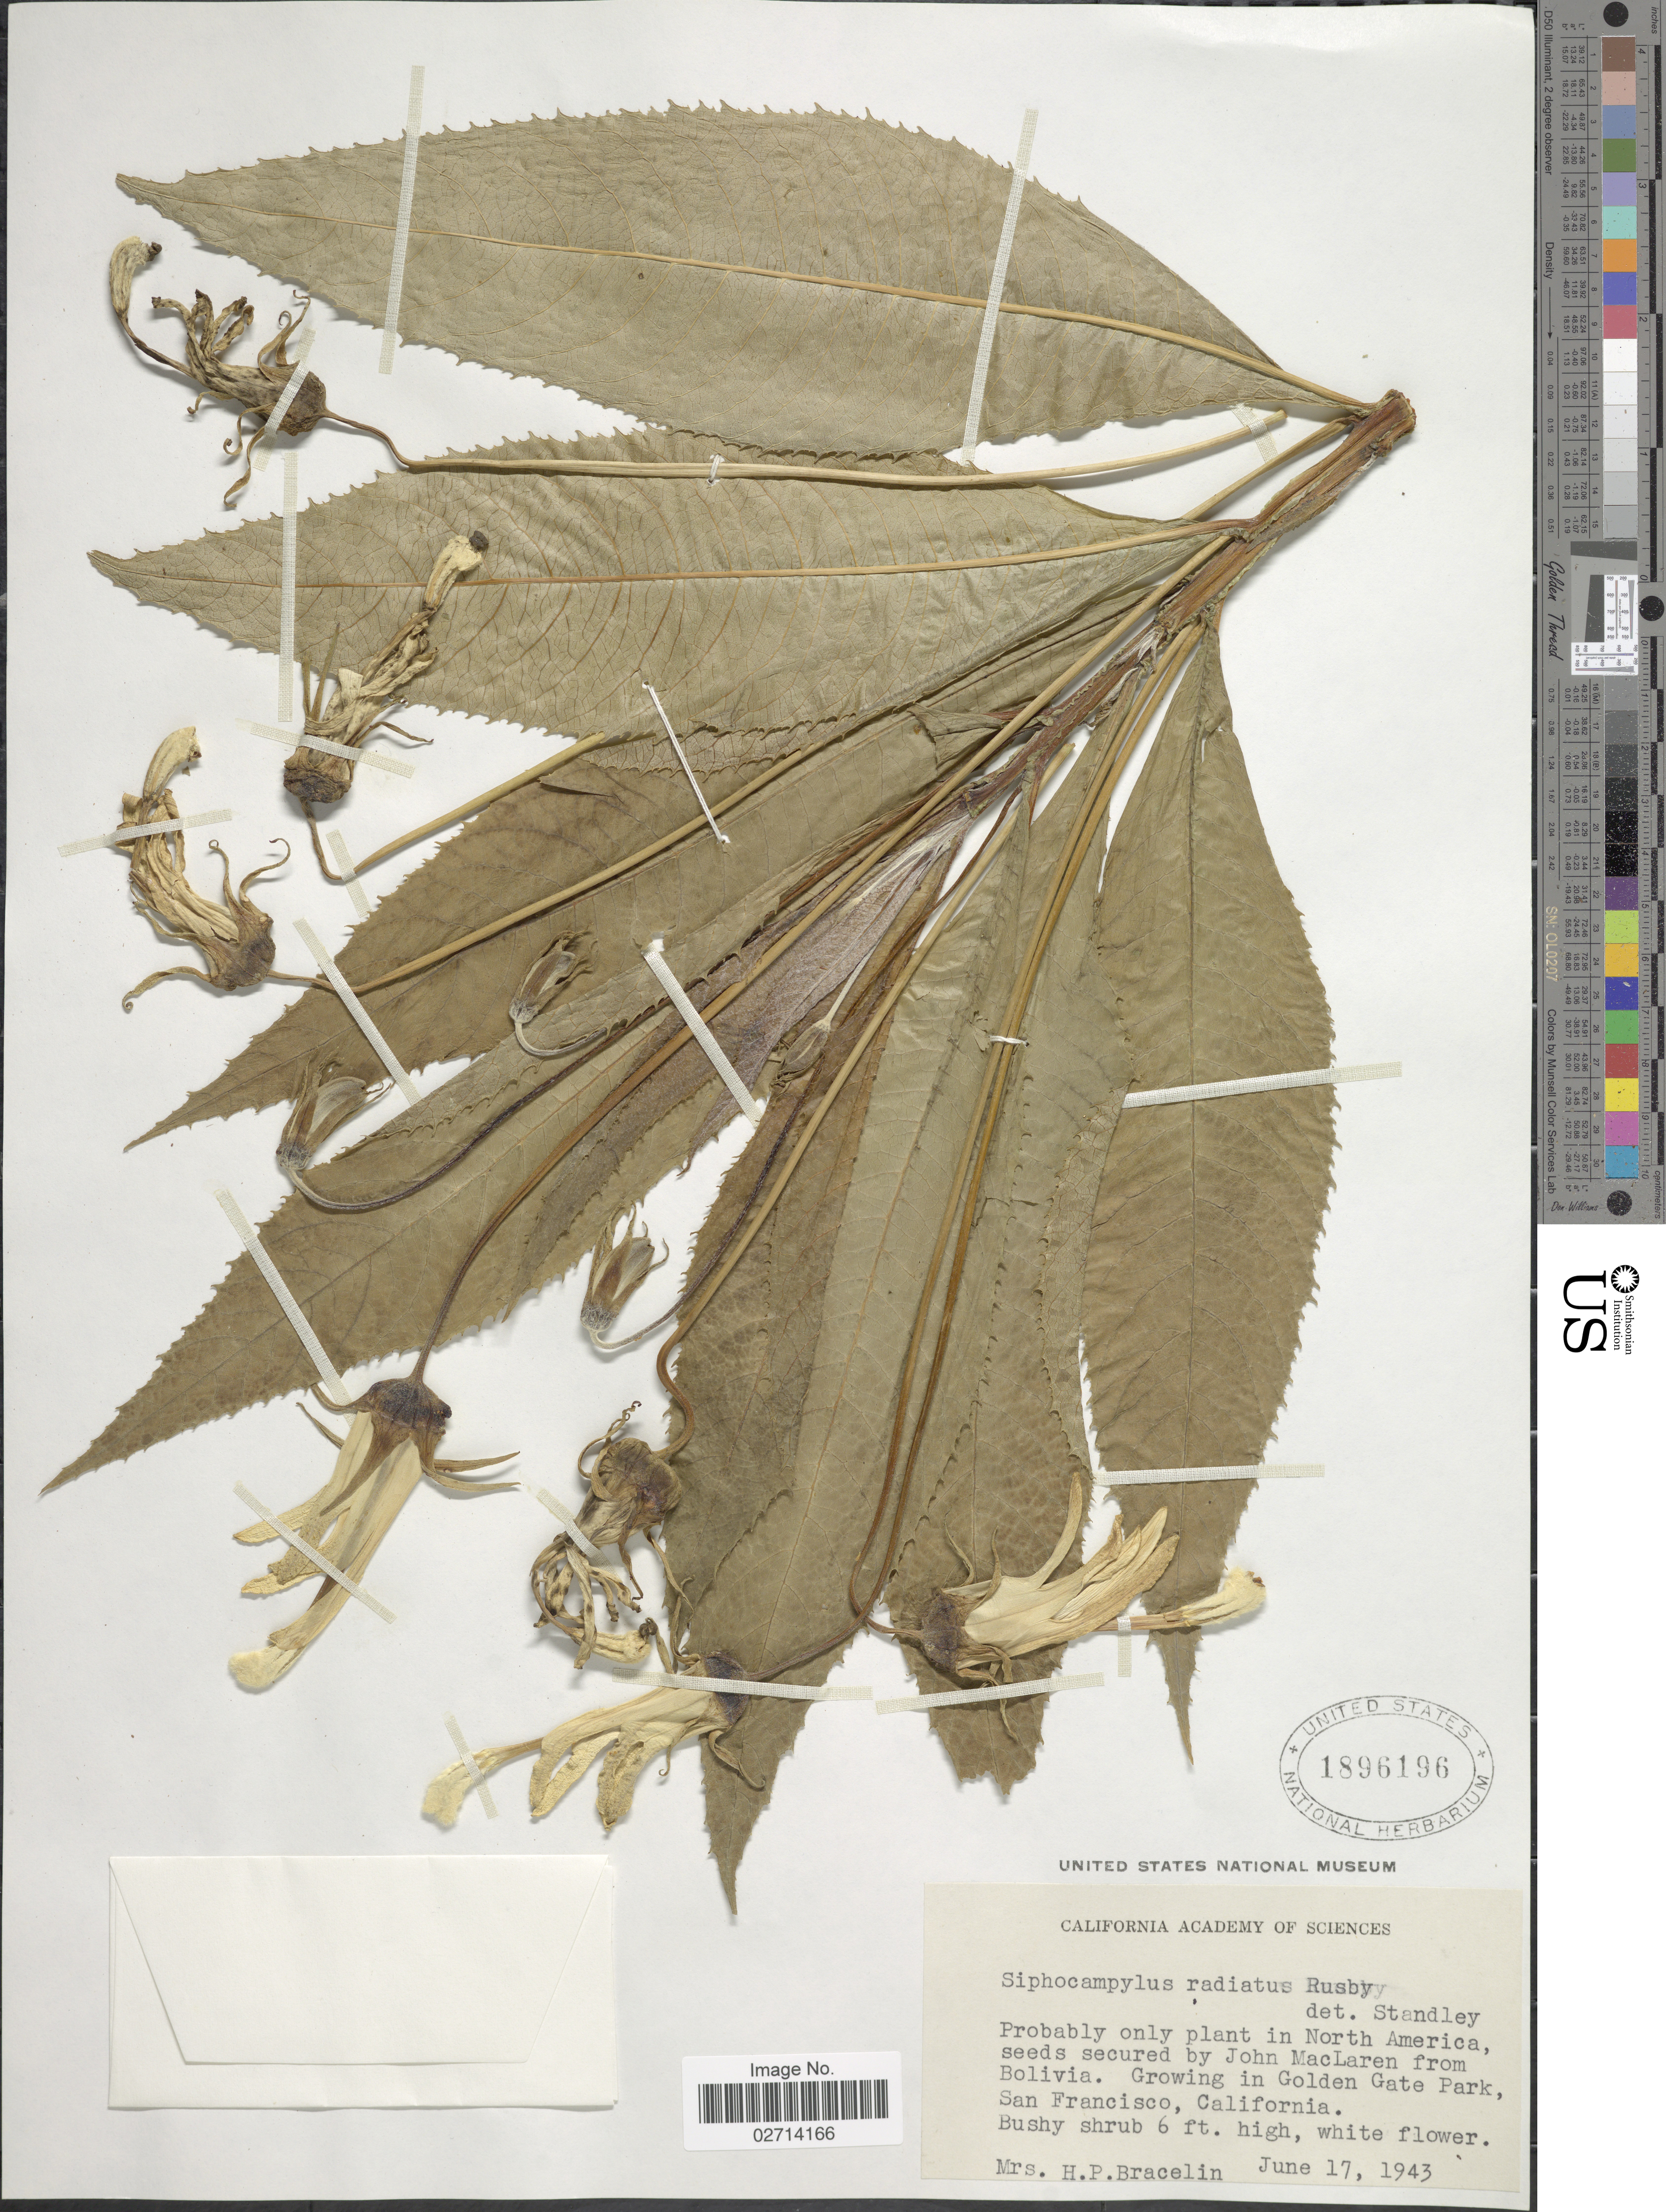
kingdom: Plantae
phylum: Tracheophyta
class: Magnoliopsida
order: Asterales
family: Campanulaceae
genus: Siphocampylus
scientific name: Siphocampylus radiatus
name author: Rusby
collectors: H. Bracelin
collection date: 1943-06-17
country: United States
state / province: California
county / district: San Francisco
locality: In Golden Gate Park, San Francisco. Seeds secured by John MacLaren from Bolivia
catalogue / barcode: US 1896196